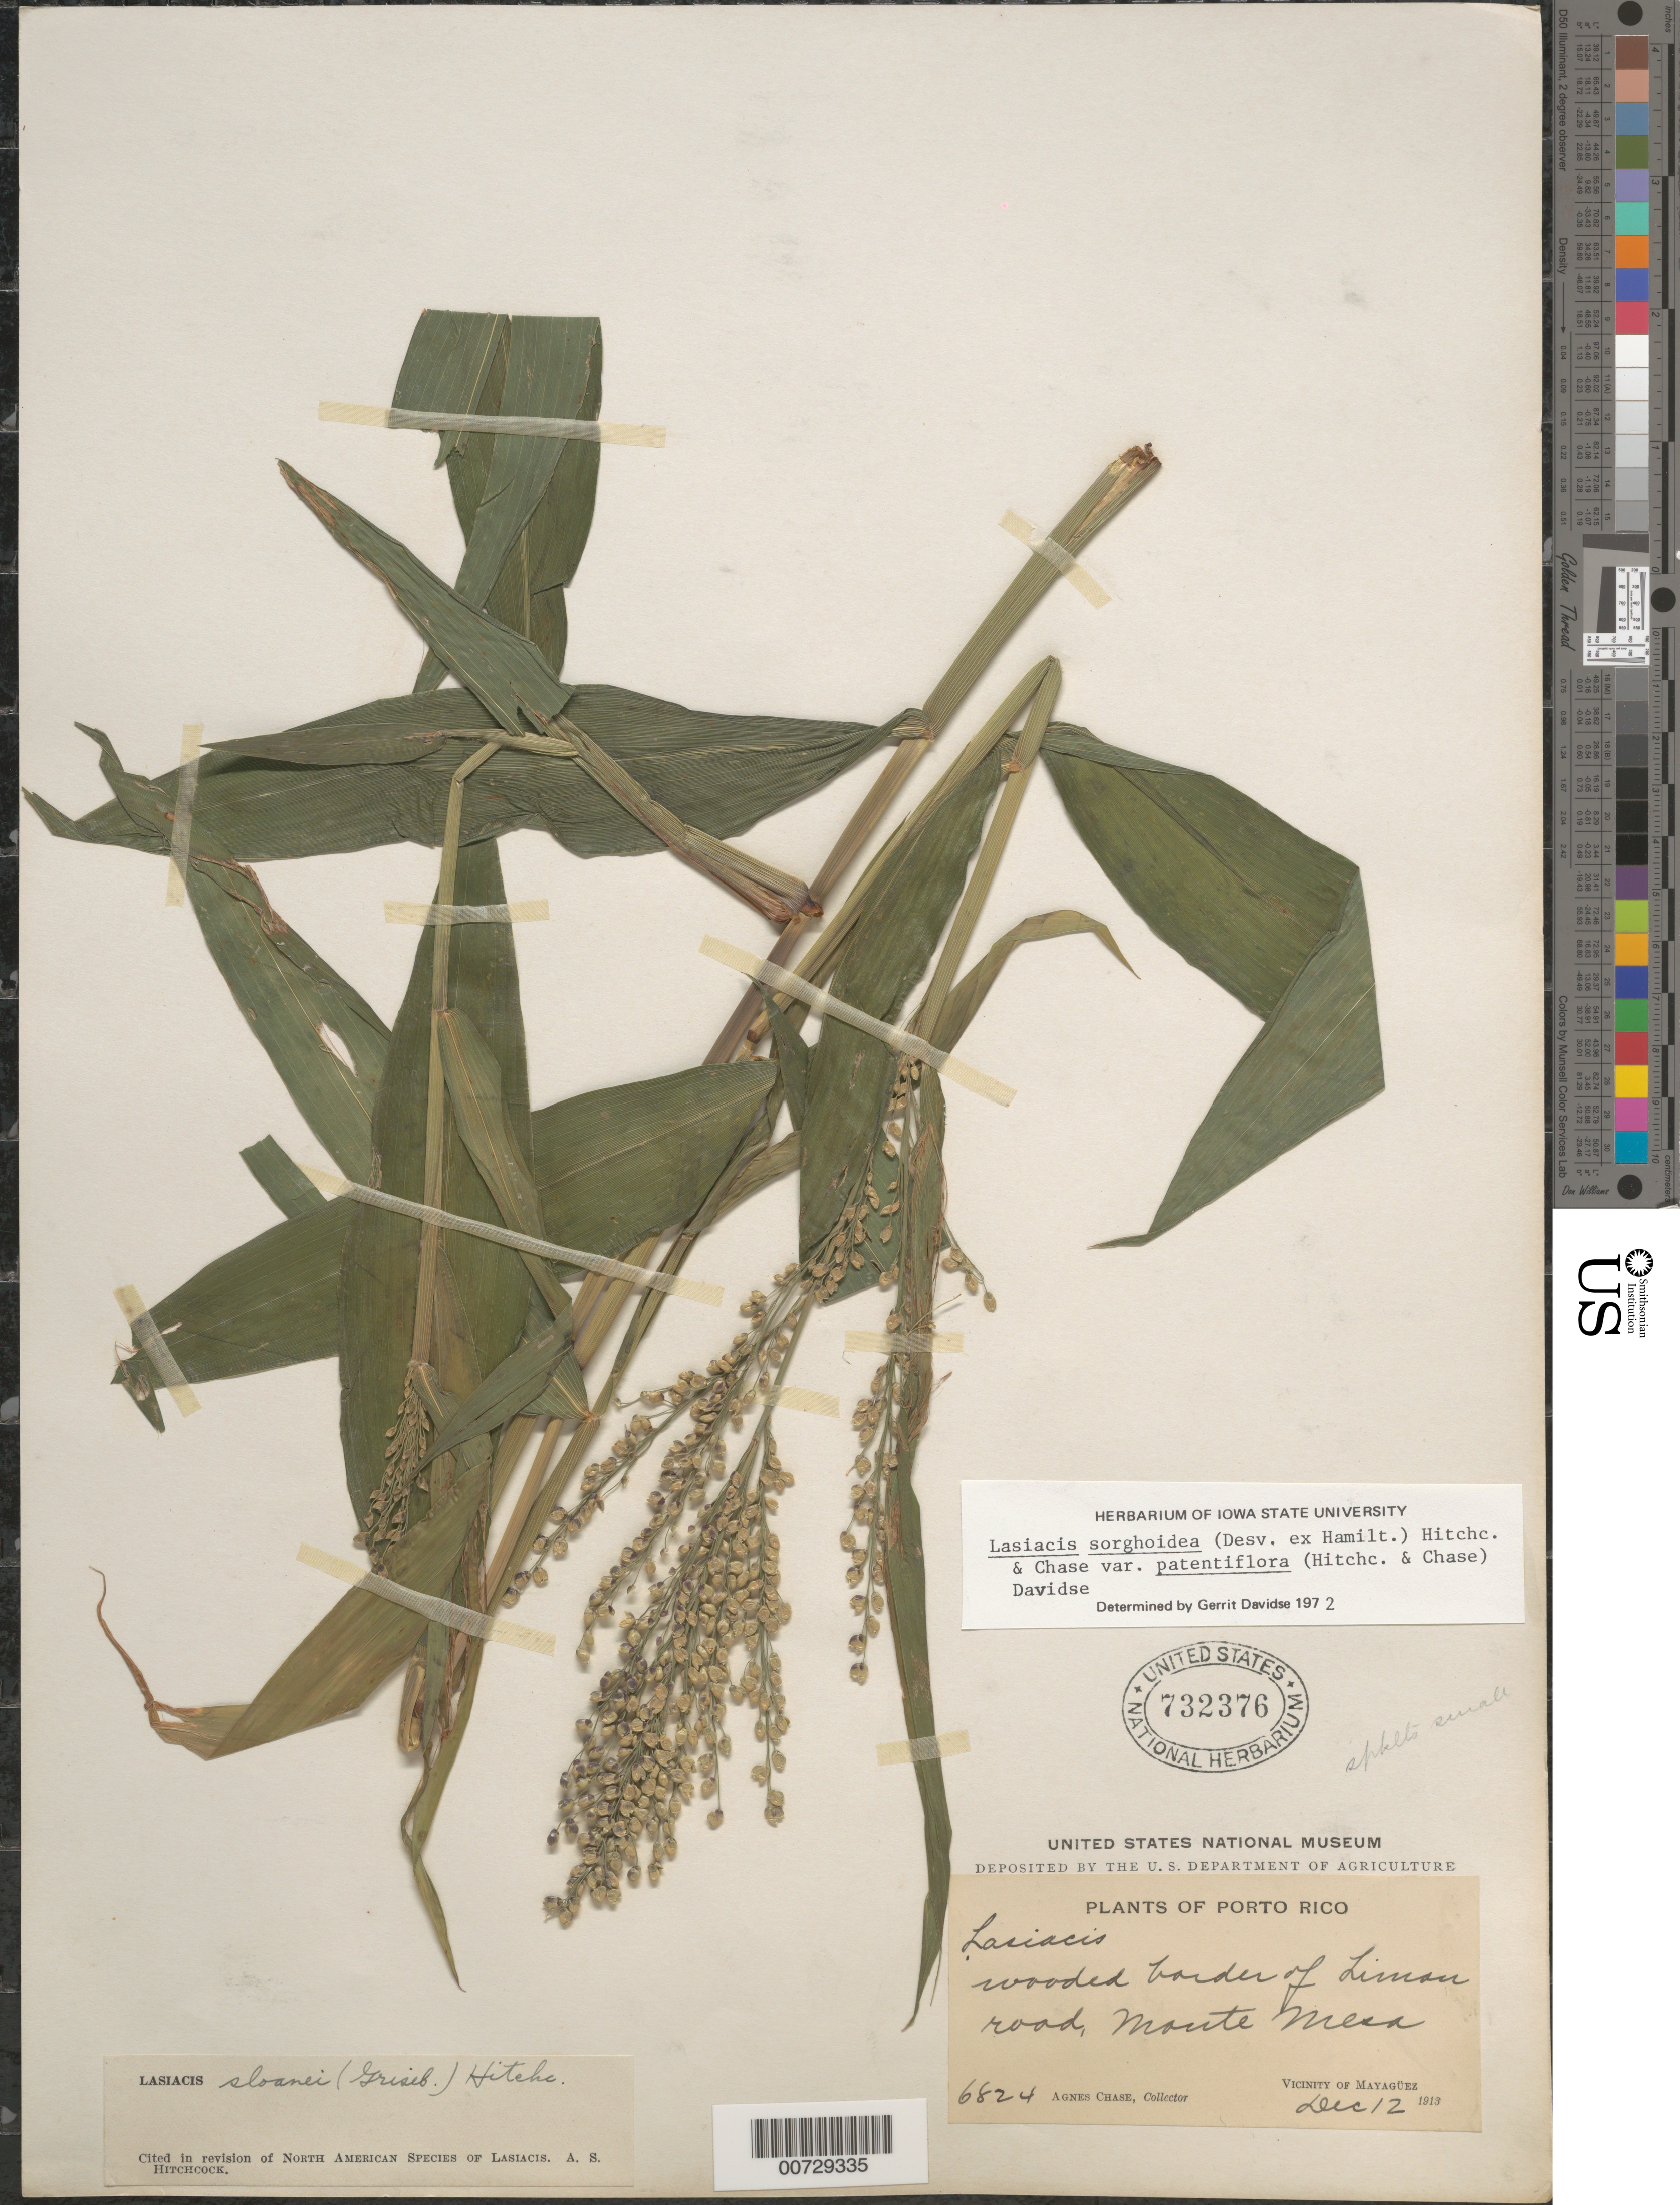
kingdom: Plantae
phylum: Tracheophyta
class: Liliopsida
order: Poales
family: Poaceae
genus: Lasiacis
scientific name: Lasiacis sorghoidea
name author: (Desv. ex Ham.) Hitchc. & Chase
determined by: Davidse, Gerrit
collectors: A. Chase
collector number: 6824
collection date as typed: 12 Dec 1913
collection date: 1913-12-12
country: Puerto Rico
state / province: Mayagüez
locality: Monte Mesa, Limon Road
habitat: Wooded border of road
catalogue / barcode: US 732376